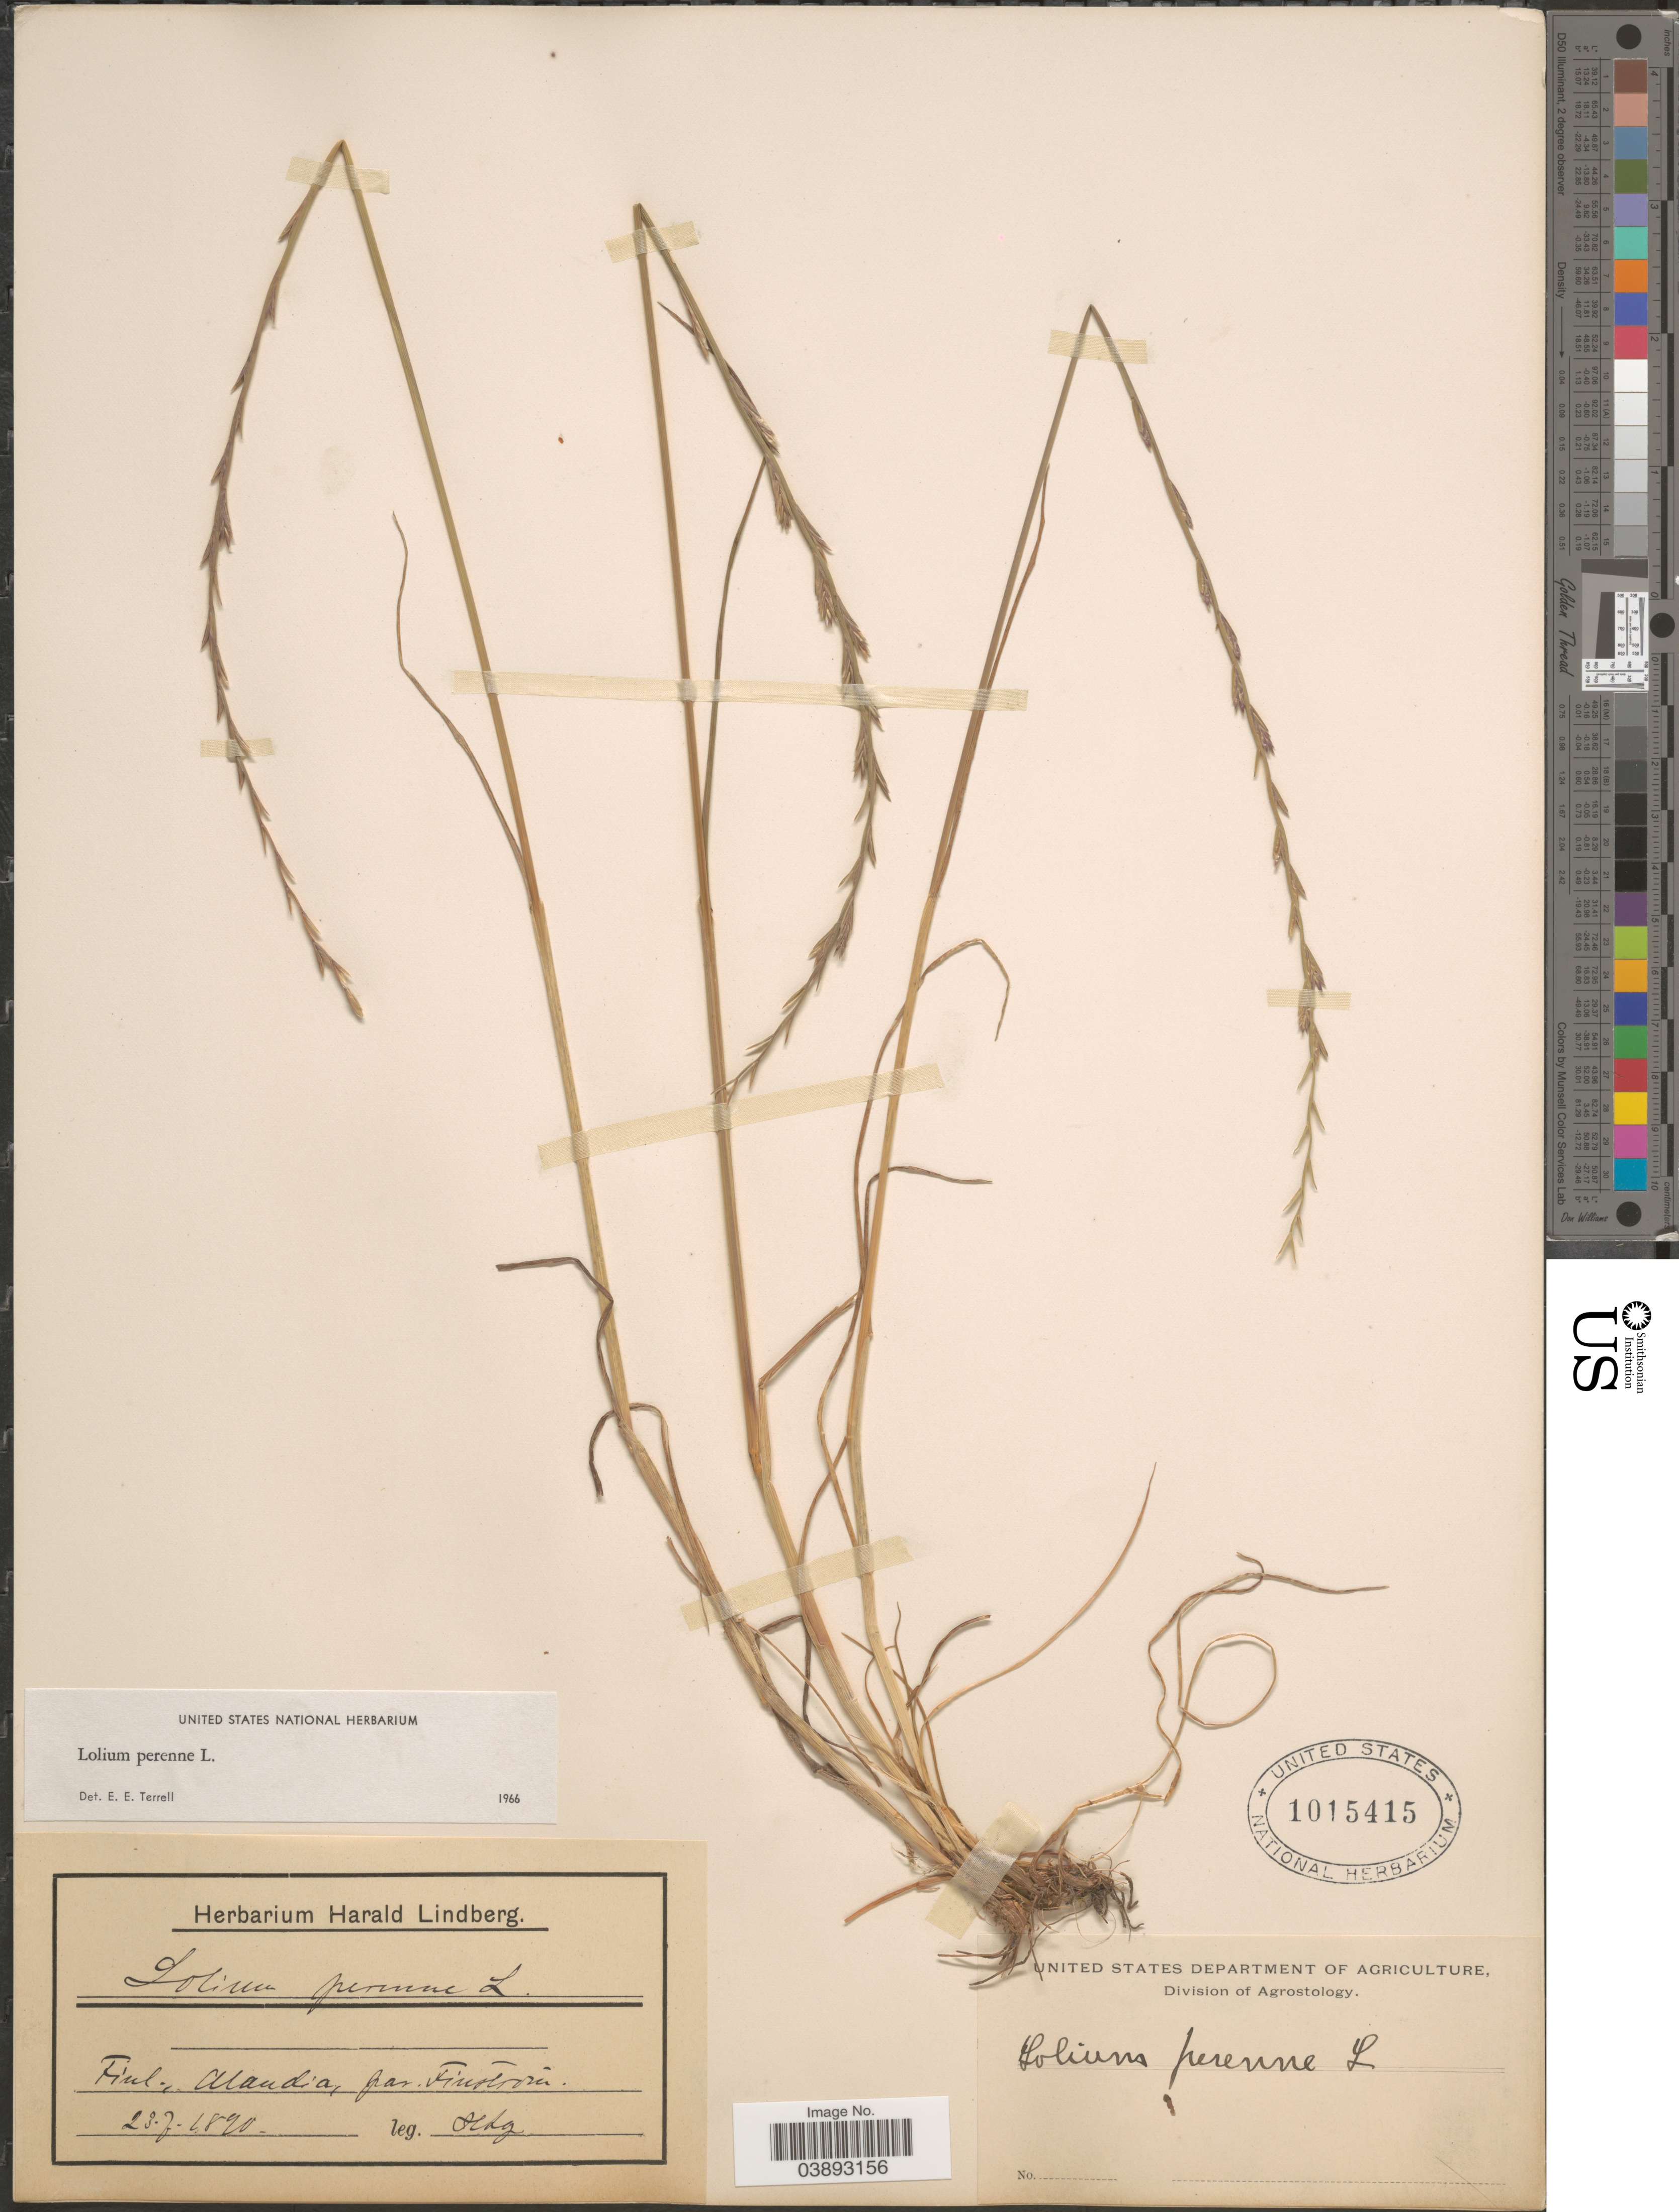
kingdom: Plantae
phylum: Tracheophyta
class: Liliopsida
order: Poales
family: Poaceae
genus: Lolium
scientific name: Lolium perenne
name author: L.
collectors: H. Lindberg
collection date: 1890-07-23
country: Finland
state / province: Ahvenanmaa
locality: Finl., Alandia, par. Finstrom.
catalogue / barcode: US 1015415